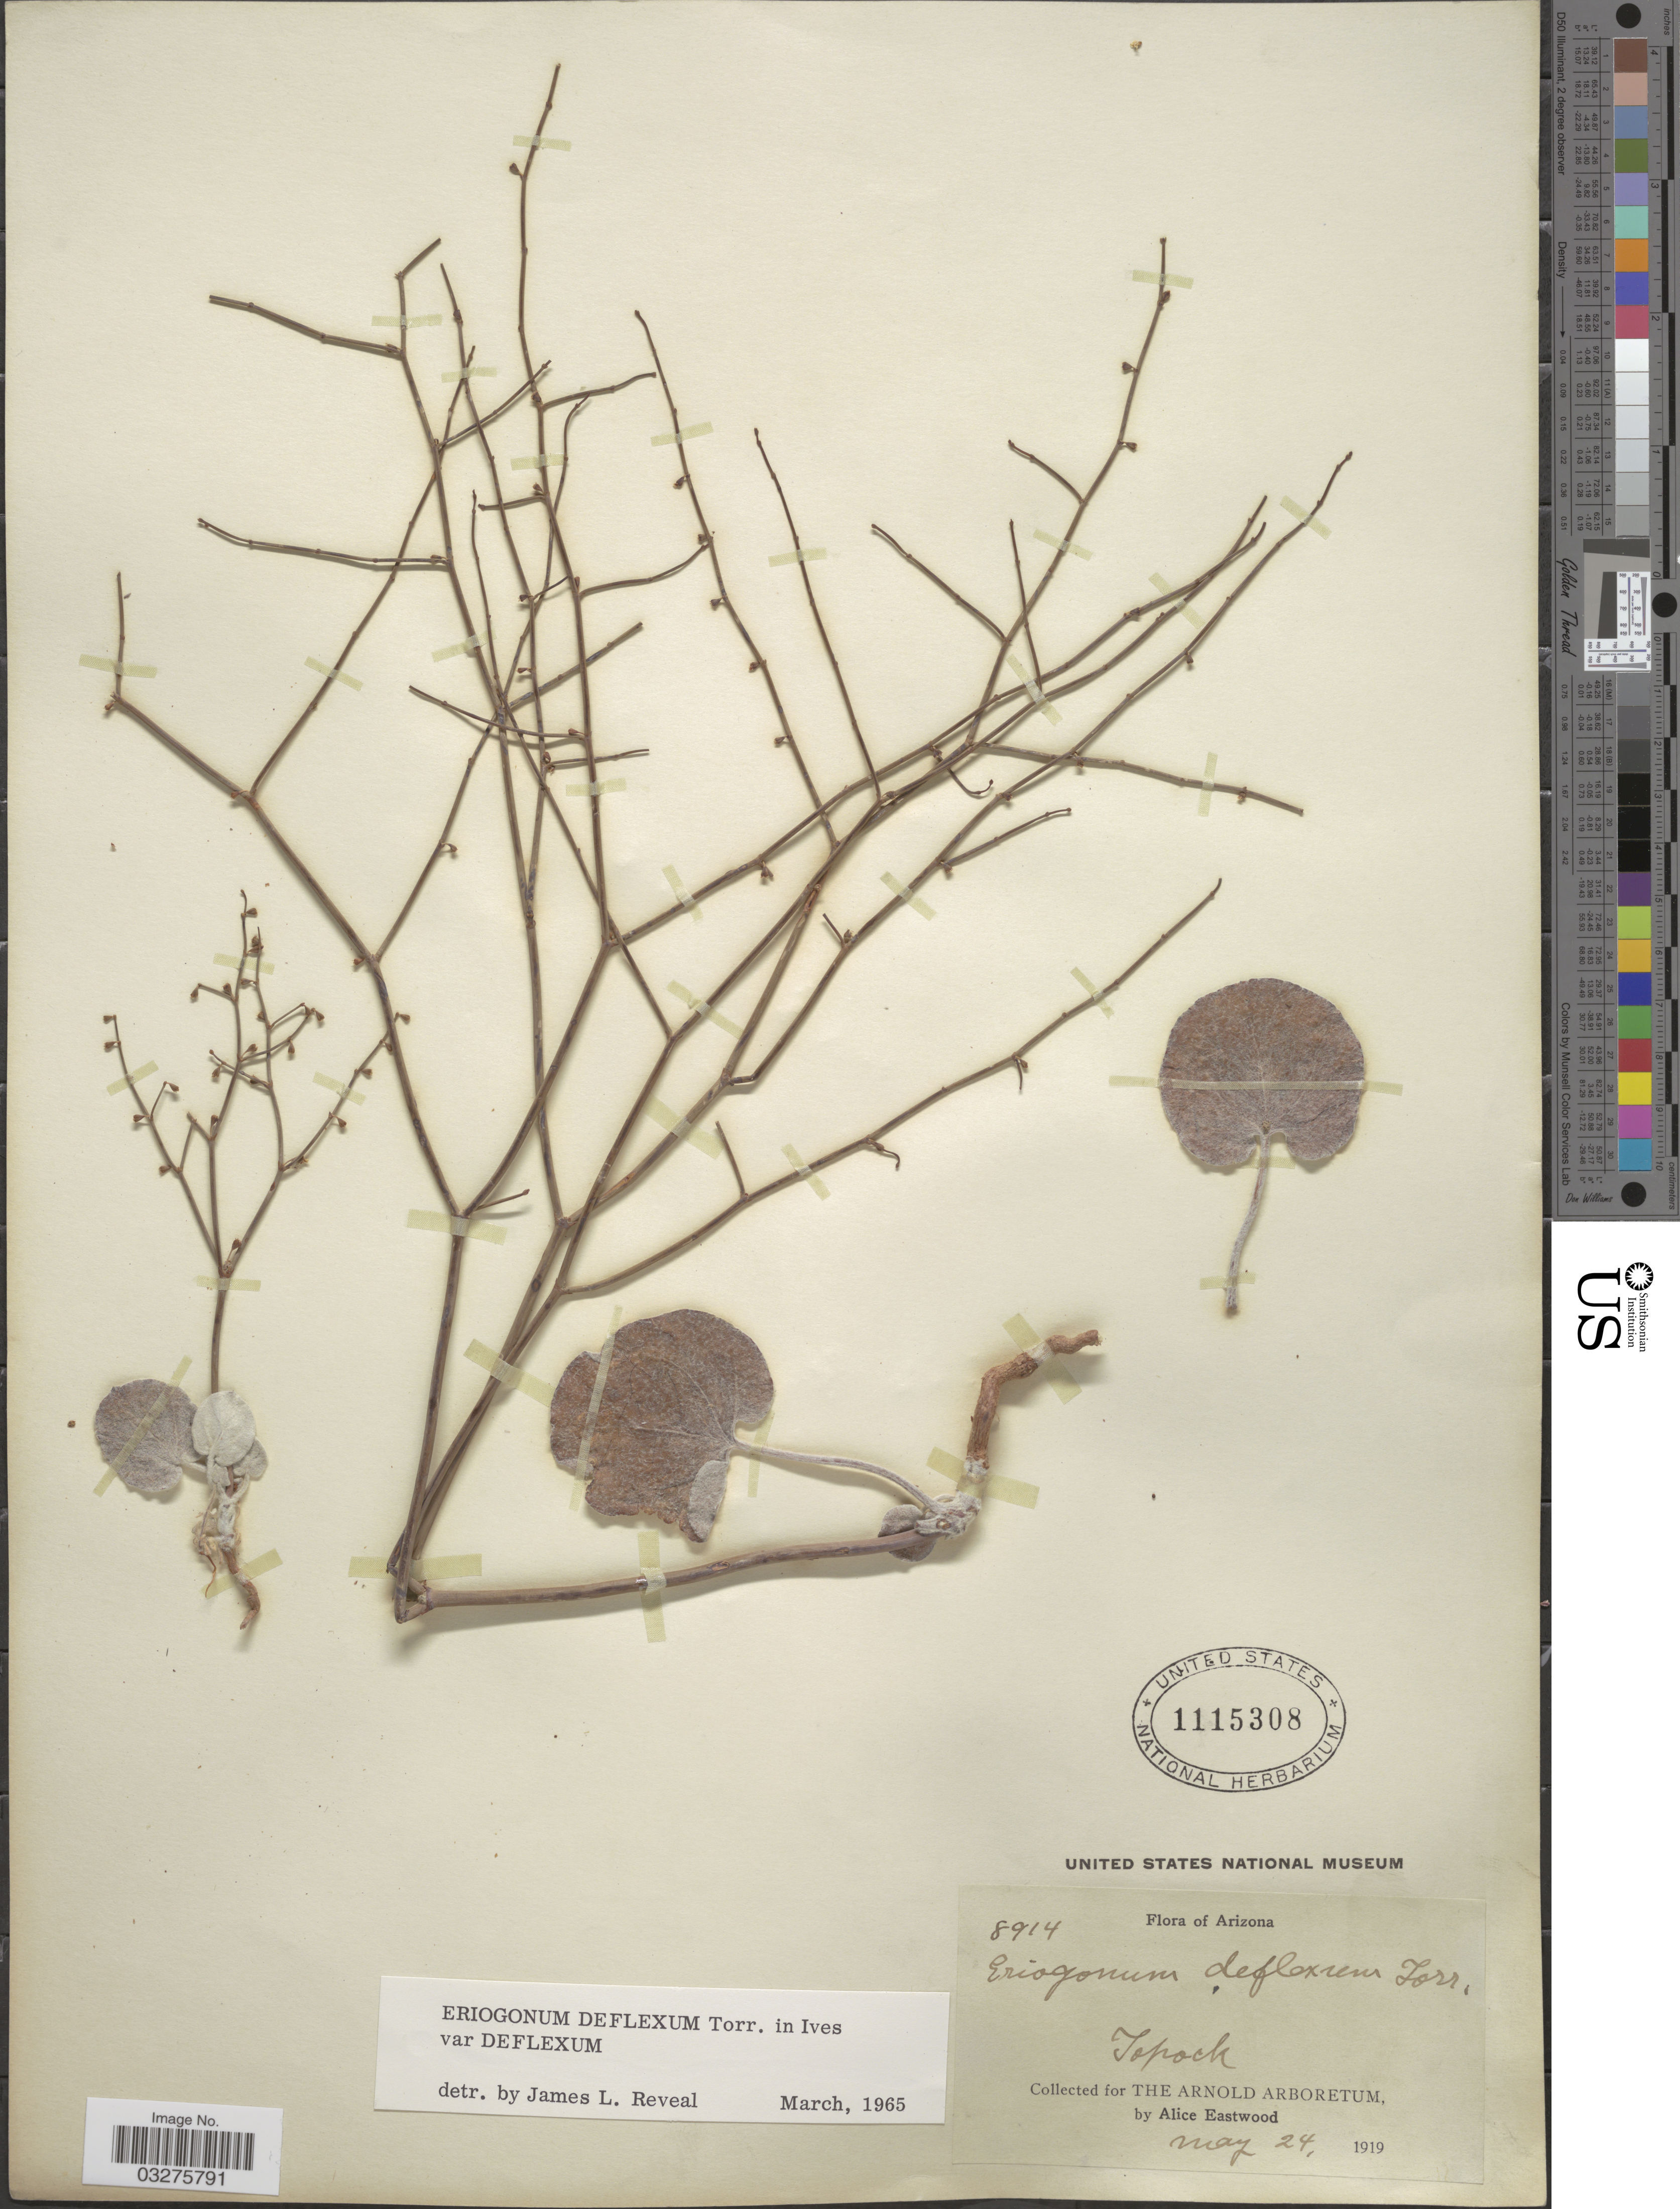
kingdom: Plantae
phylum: Tracheophyta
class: Magnoliopsida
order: Caryophyllales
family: Polygonaceae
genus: Eriogonum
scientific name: Eriogonum deflexum var. deflexum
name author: Torr. in Ives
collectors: A. Eastwood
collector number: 8914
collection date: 1919-05-24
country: United States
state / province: Arizona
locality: Tapoch.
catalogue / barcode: US 1115308